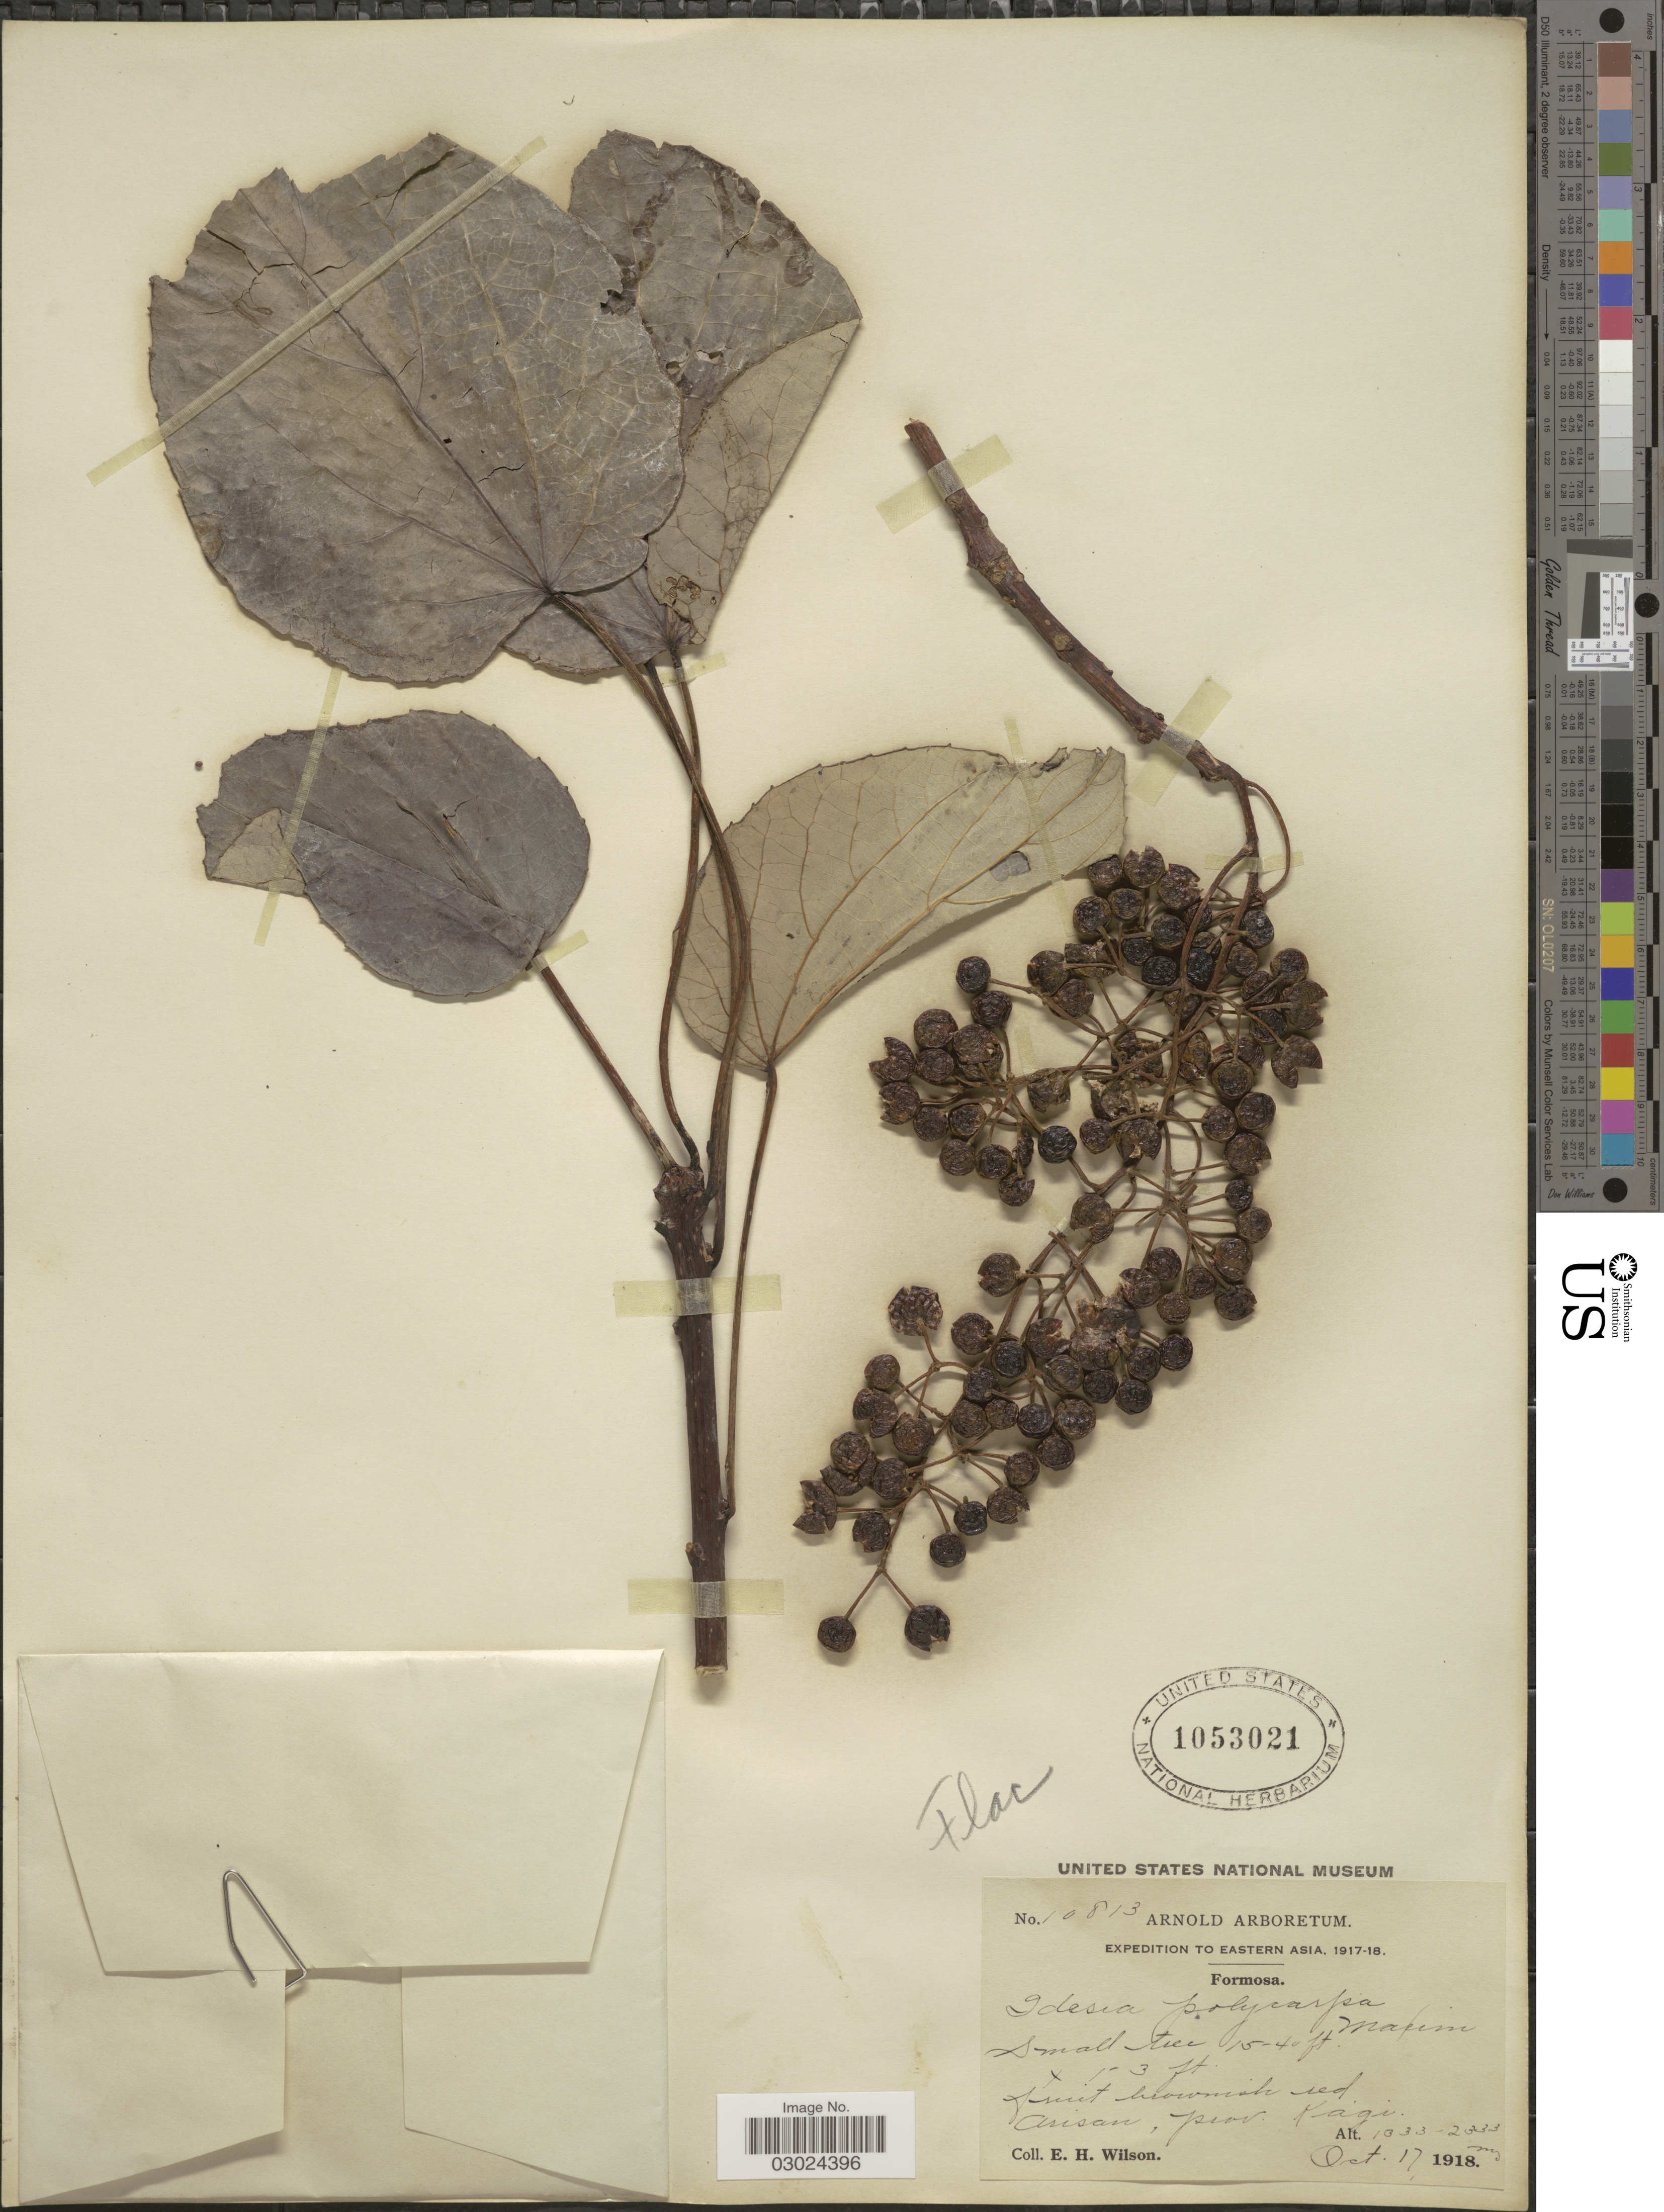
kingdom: Plantae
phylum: Tracheophyta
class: Magnoliopsida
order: Malpighiales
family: Salicaceae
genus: Idesia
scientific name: Idesia polycarpa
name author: Maxim.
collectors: E. Wilson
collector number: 10813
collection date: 1918-10-17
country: Taiwan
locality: Formosa. Arisan, prov. Kagi.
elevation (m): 1333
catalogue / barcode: US 1053021